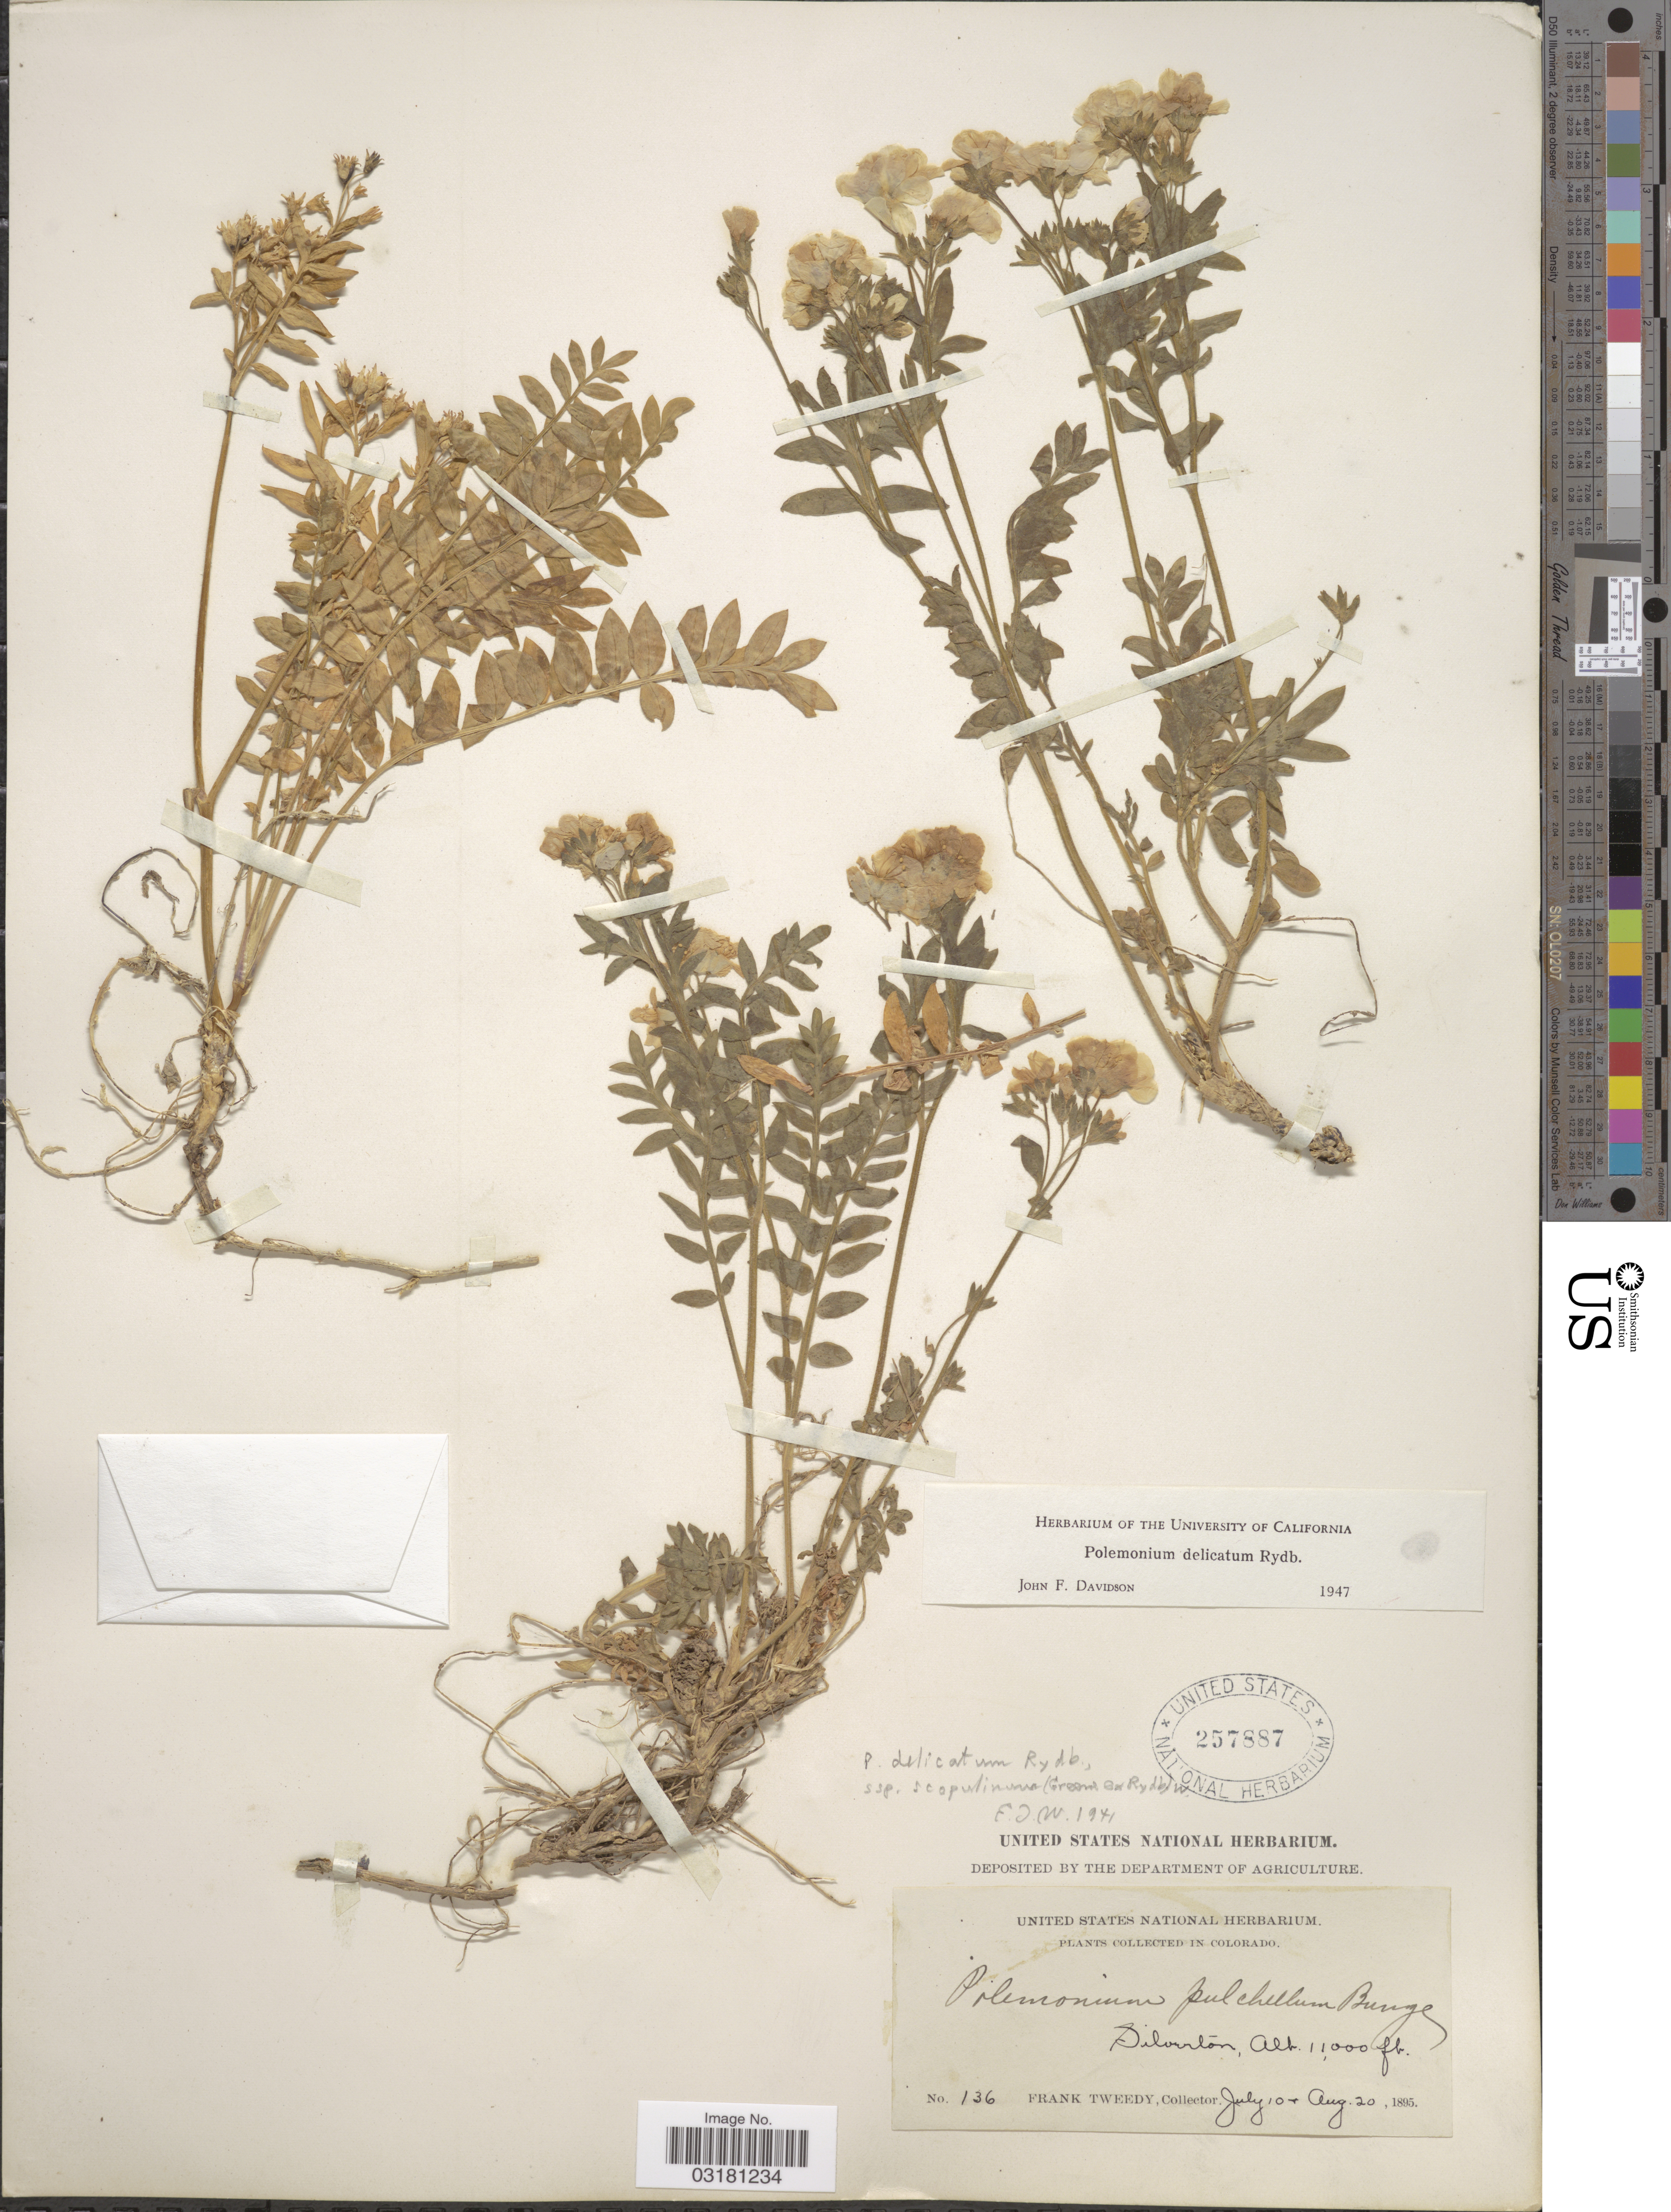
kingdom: Plantae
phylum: Tracheophyta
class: Magnoliopsida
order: Ericales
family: Polemoniaceae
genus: Polemonium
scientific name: Polemonium delicatum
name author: Rydb.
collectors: F. Tweedy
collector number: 136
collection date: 1895-07-10/1895-08-20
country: United States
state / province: Colorado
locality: Silverton.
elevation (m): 3353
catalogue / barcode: US 257887